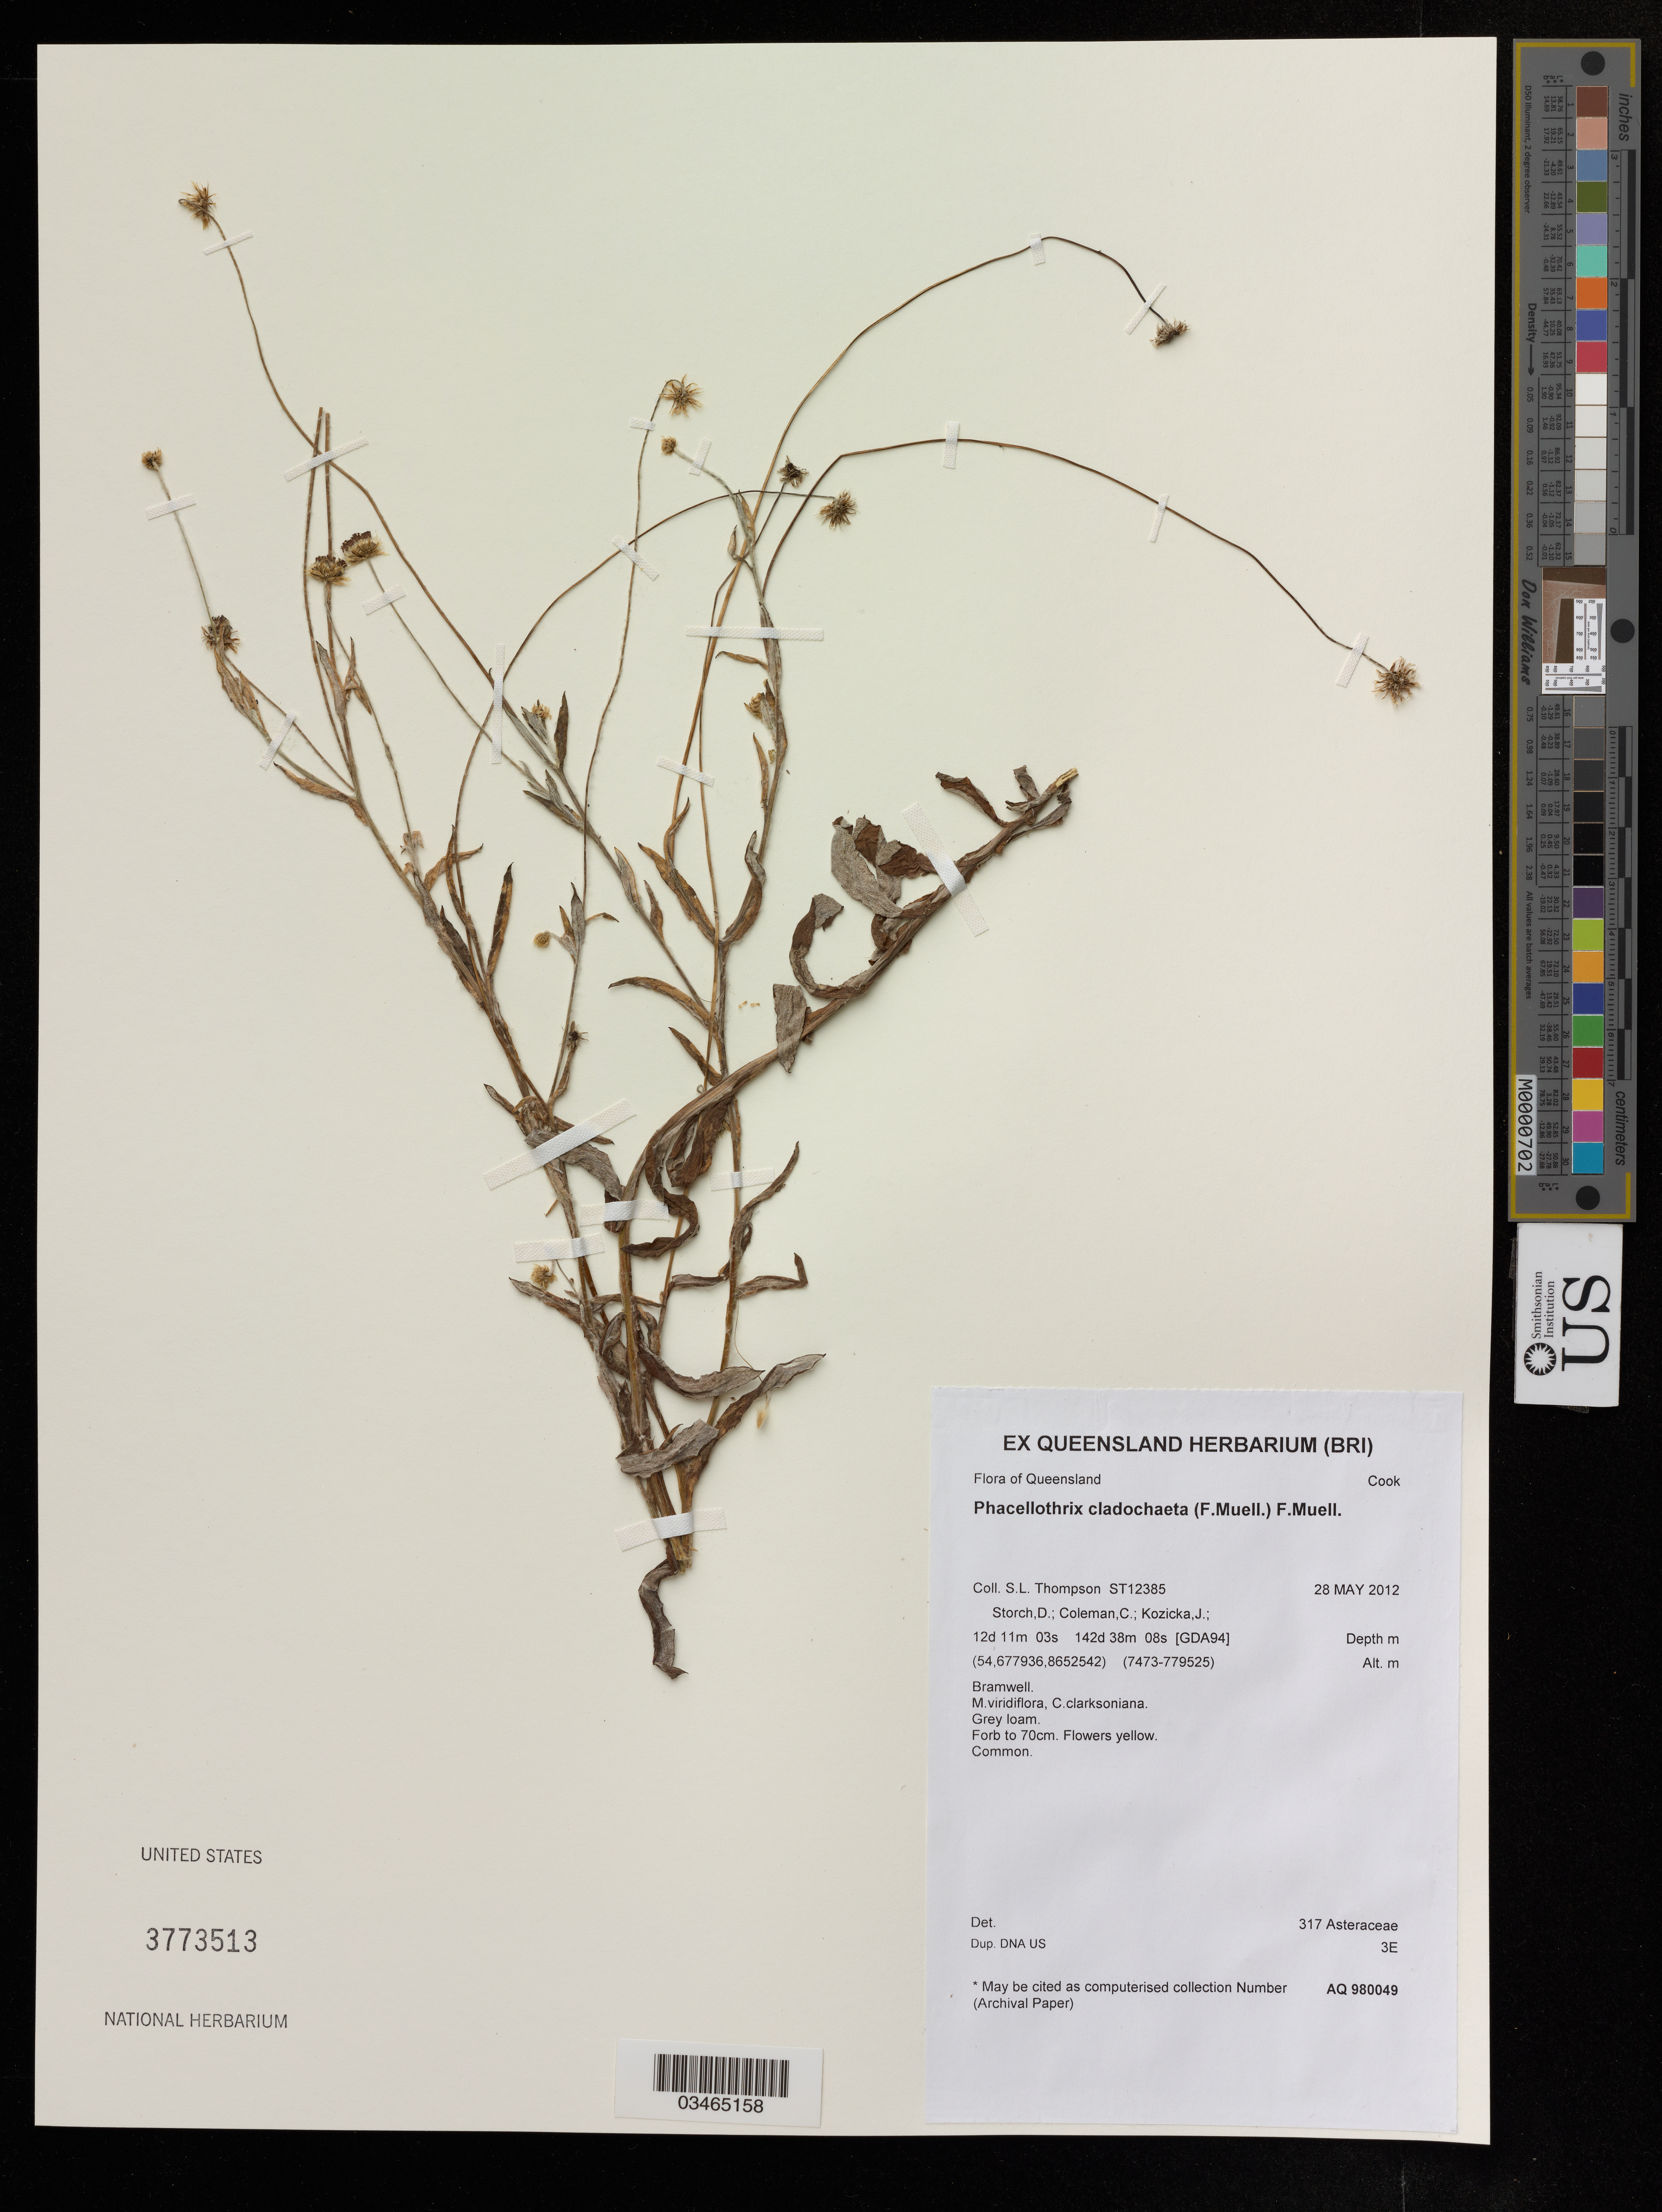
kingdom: Plantae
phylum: Tracheophyta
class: Magnoliopsida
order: Asterales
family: Asteraceae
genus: Phacellothrix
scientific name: Phacellothrix cladochaeta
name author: F. Muell.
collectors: S. L. Thompson, D. Storch & C. Coleman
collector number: ST12385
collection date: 2012-05-28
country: Australia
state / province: Queensland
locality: Bramwell.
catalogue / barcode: US 3773513